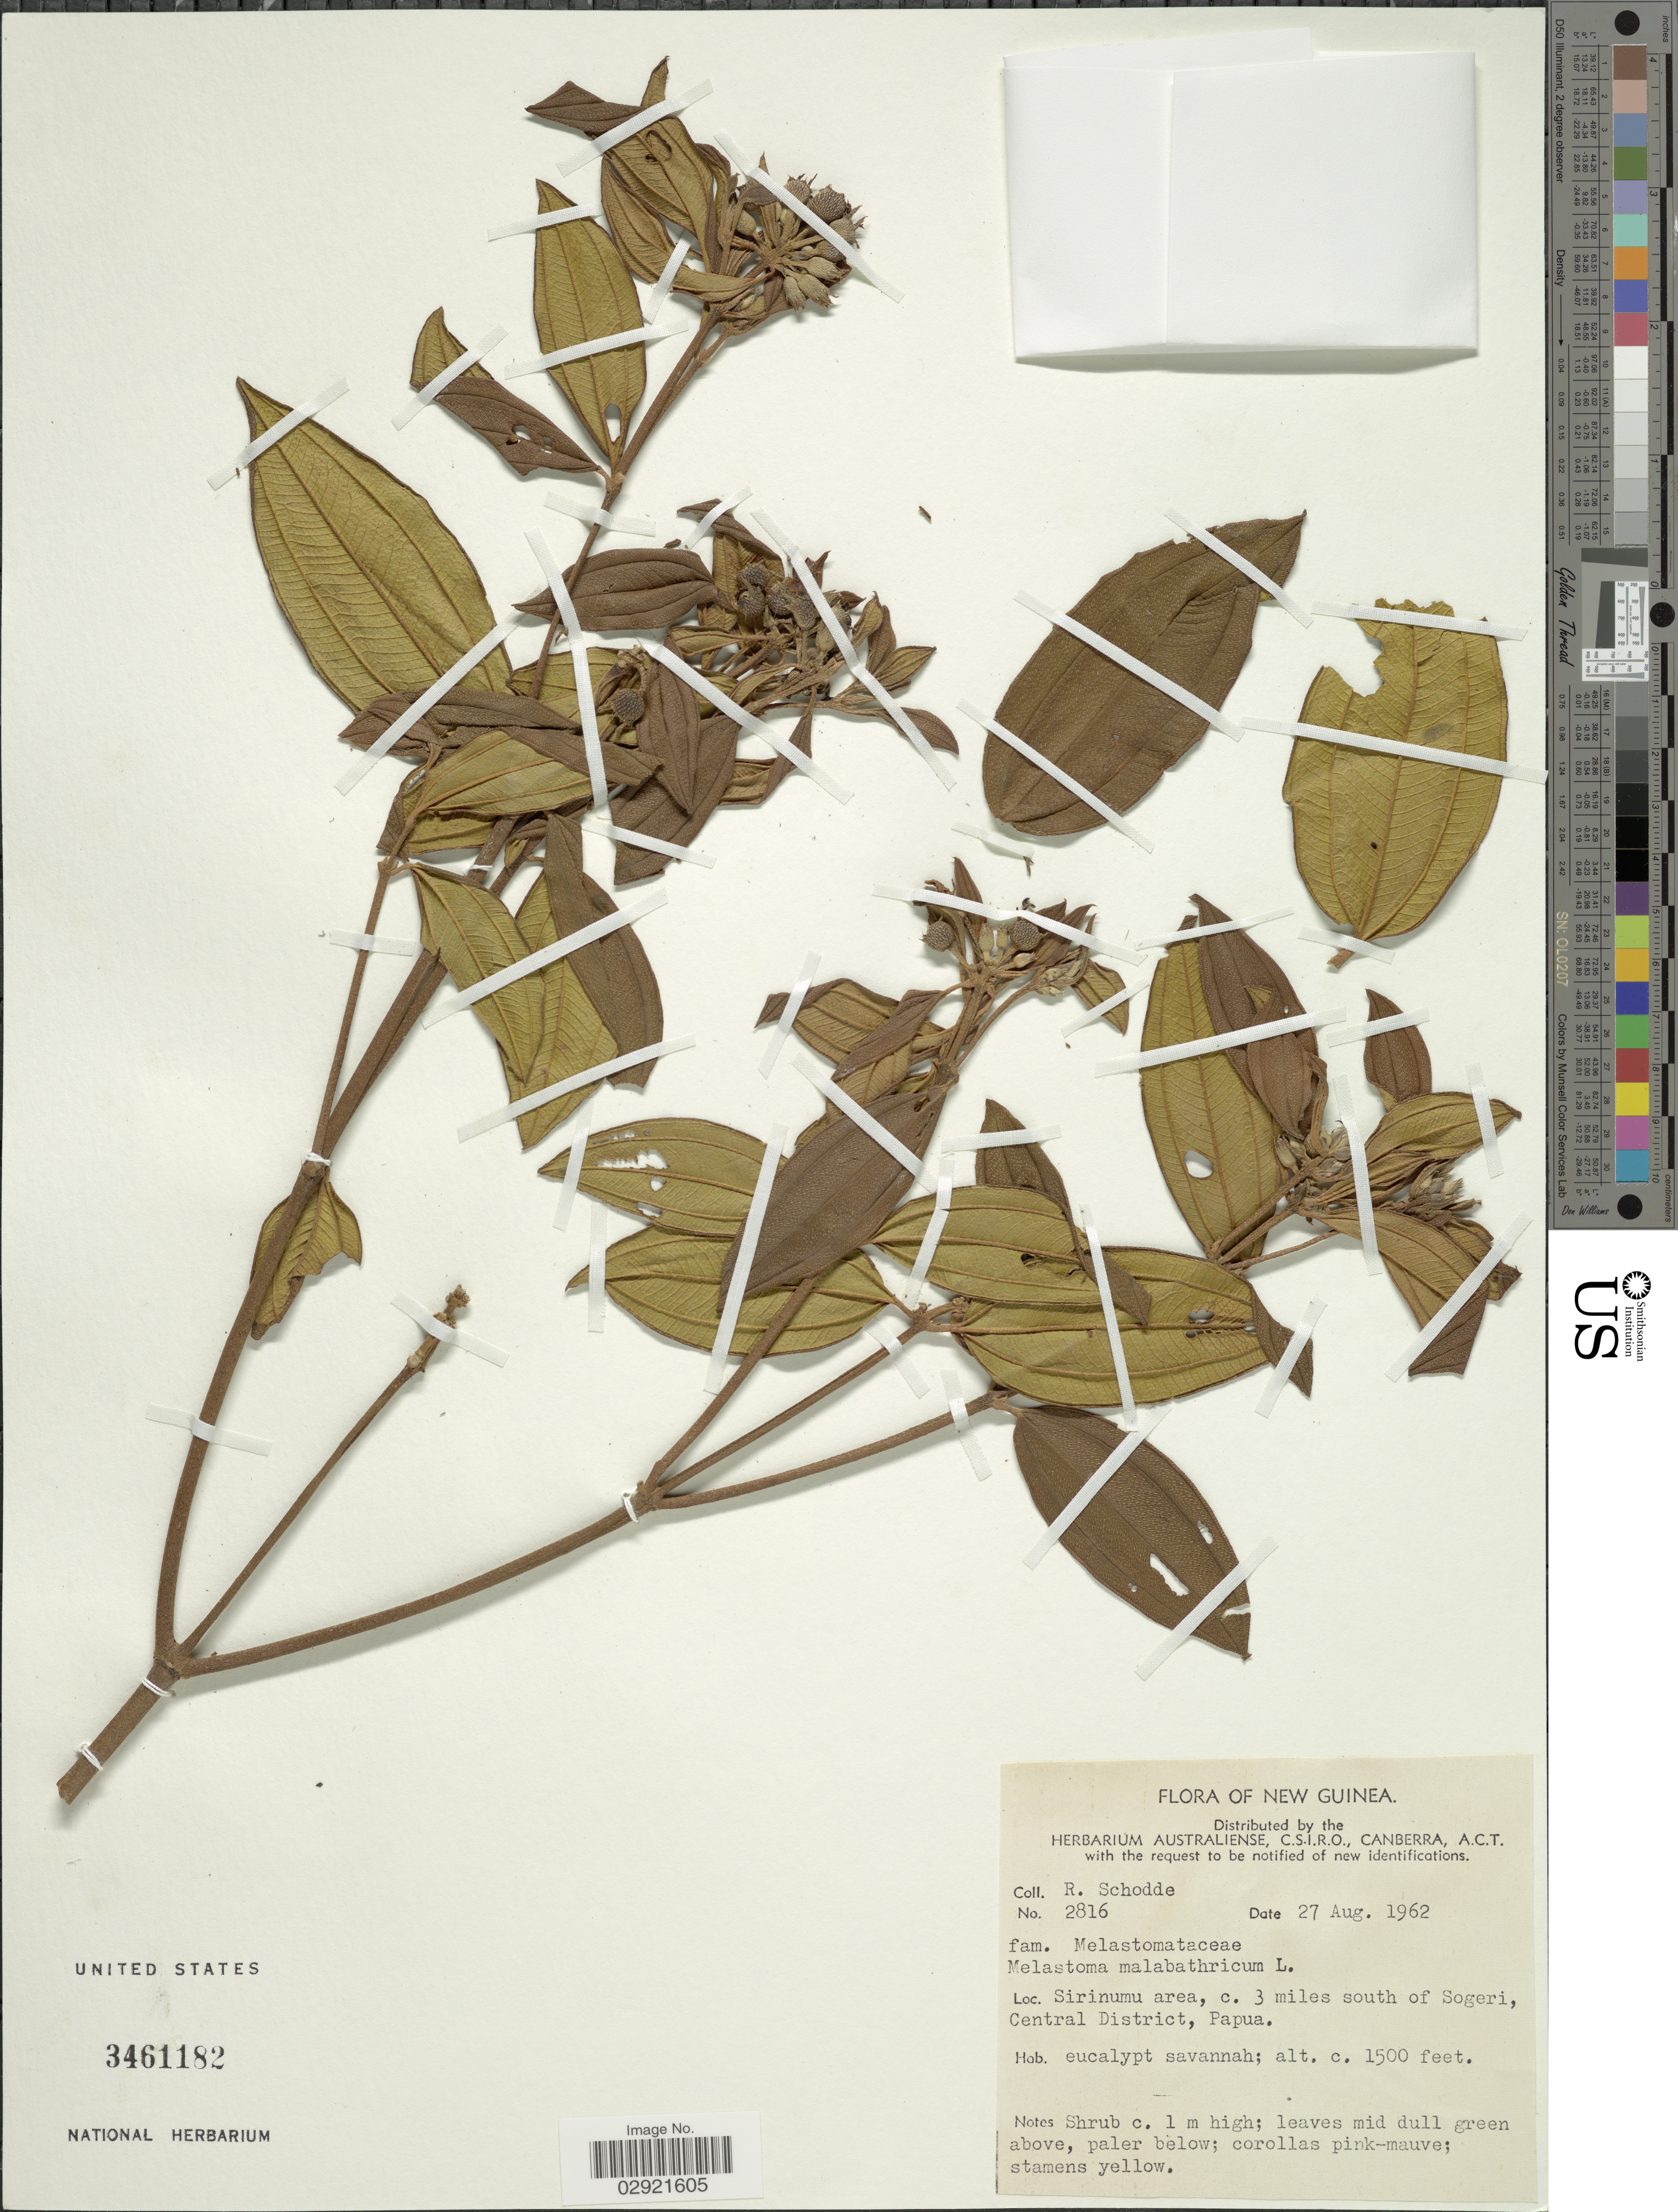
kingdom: Plantae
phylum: Tracheophyta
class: Magnoliopsida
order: Myrtales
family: Melastomataceae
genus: Melastoma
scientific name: Melastoma malabathricum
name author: L.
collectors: R. Schodde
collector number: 2816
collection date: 1962-08-27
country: Papua New Guinea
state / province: Central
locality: New Guinea. Sirinumu area, c. 3 miles south of Sogeri, Central District, Papua.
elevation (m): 457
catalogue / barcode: US 3461182